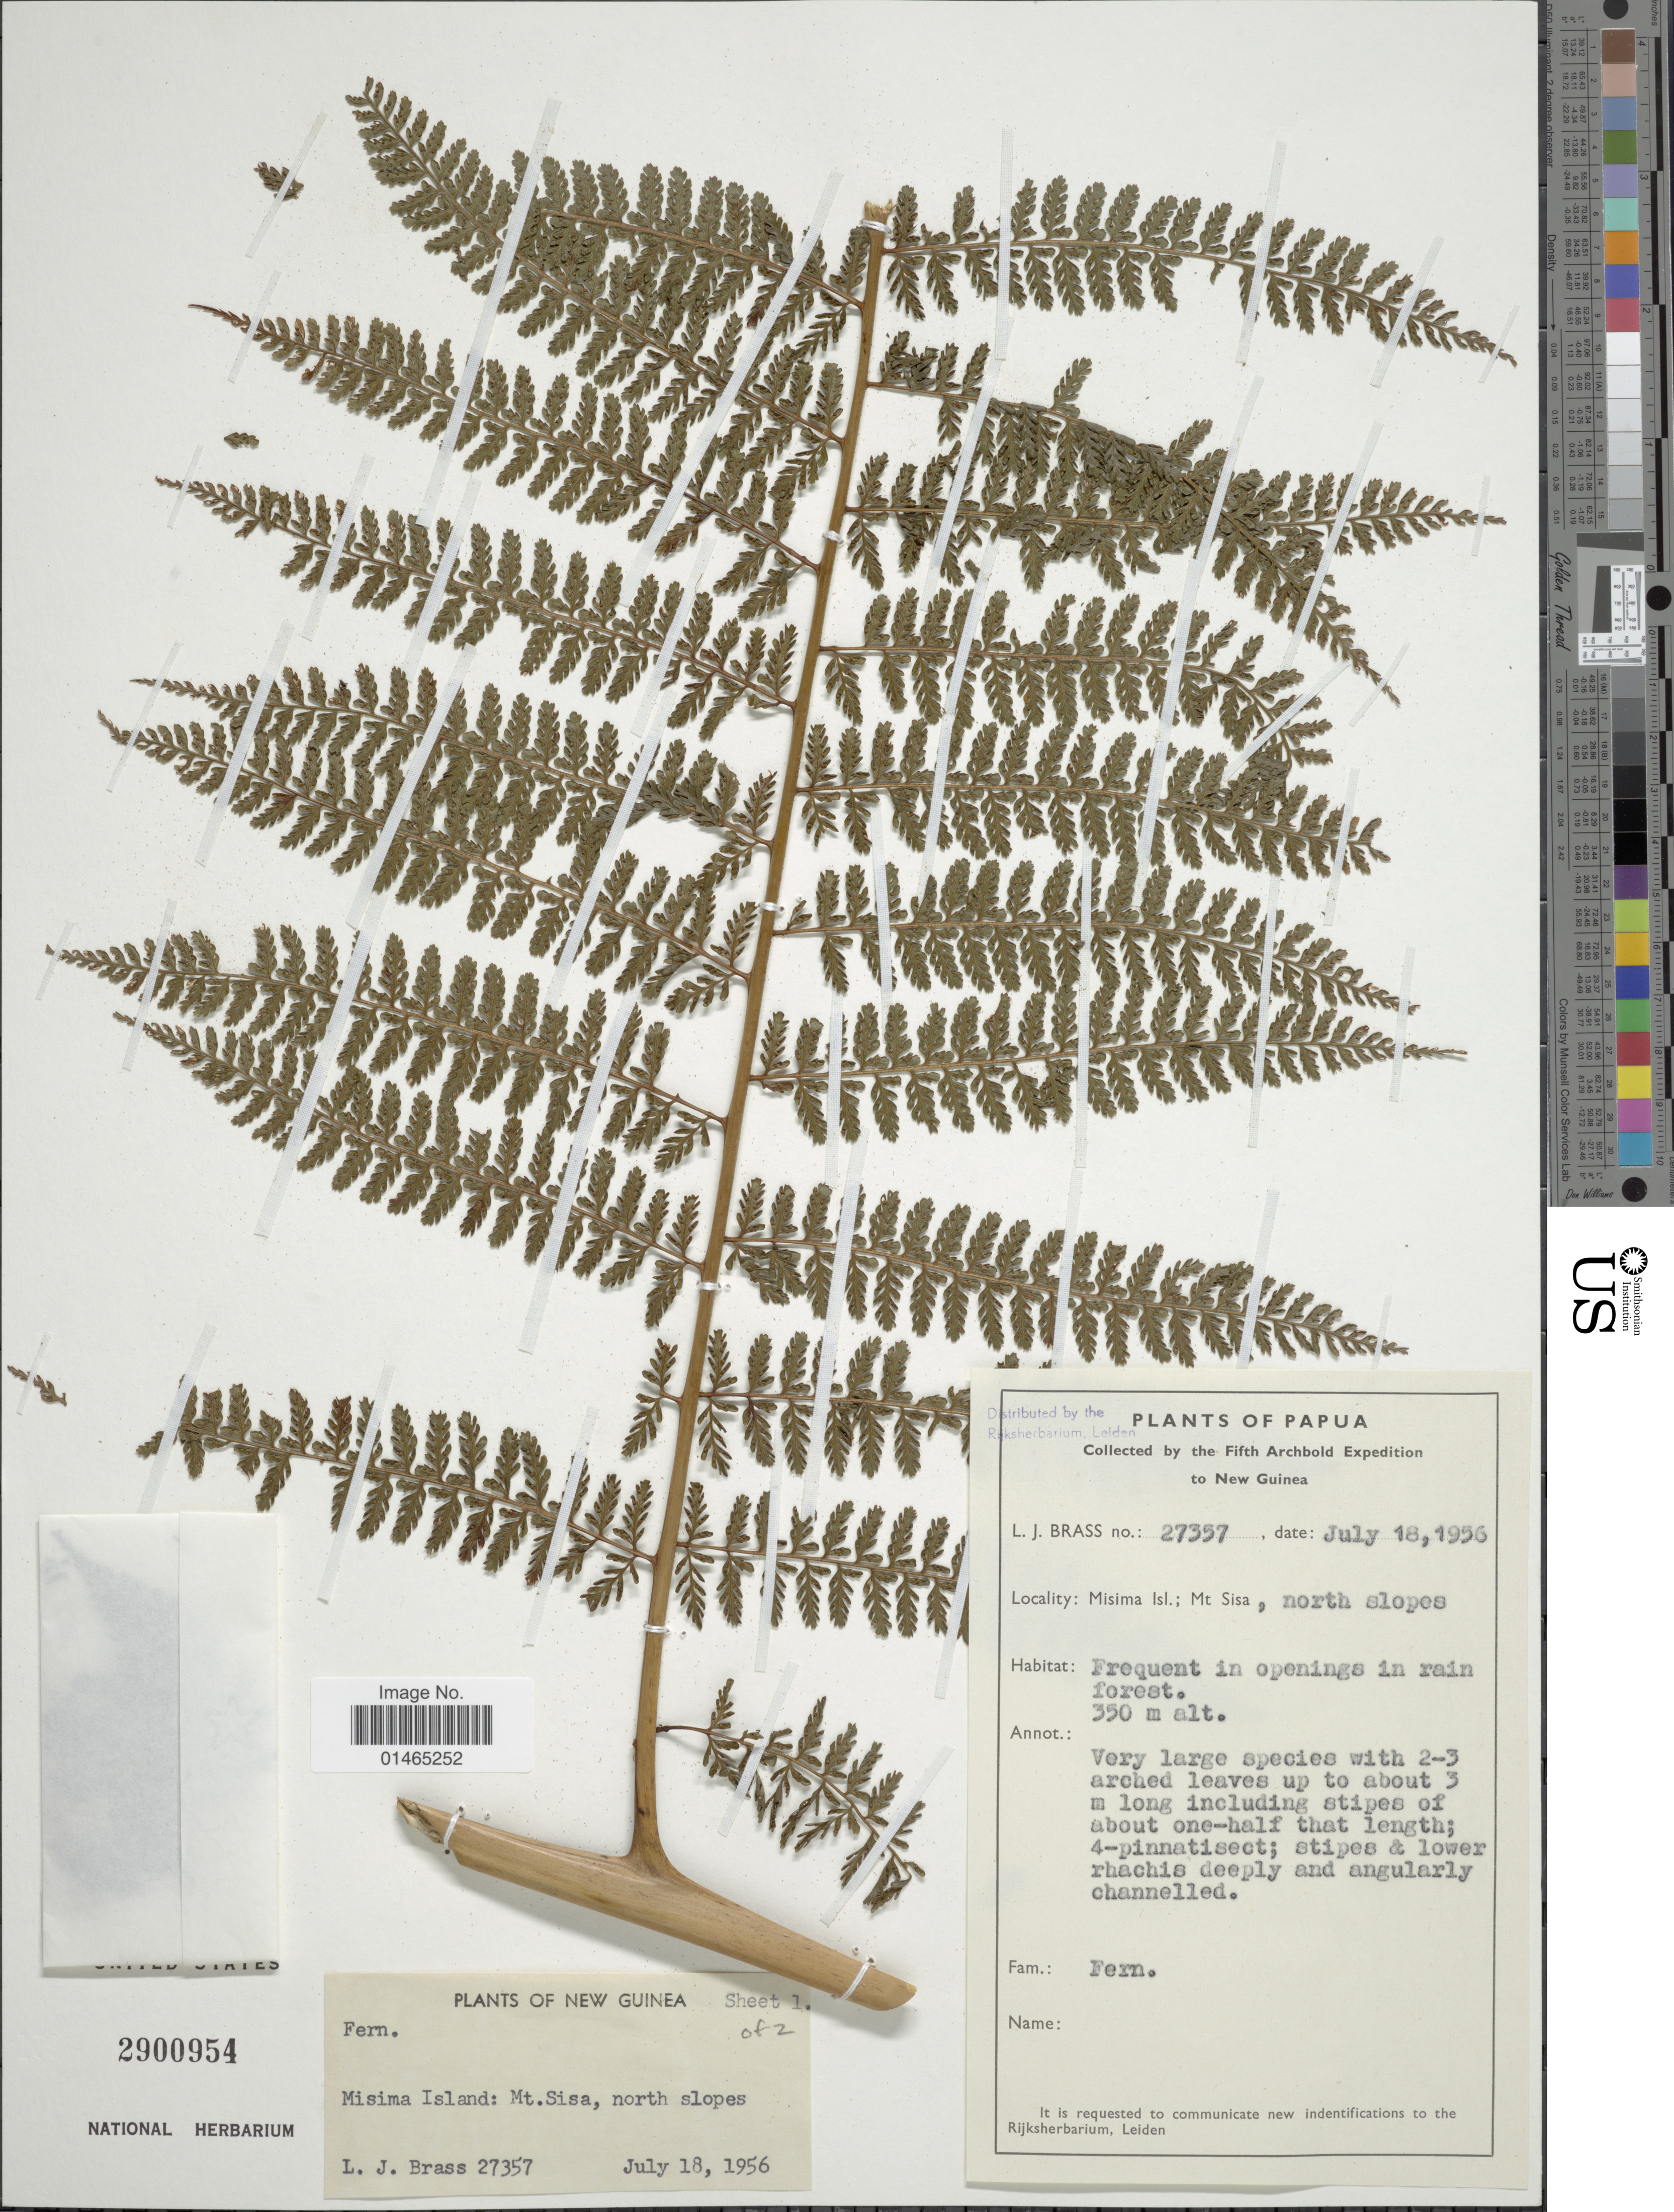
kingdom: Plantae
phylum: Tracheophyta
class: Polypodiopsida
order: Polypodiales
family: Dennstaedtiaceae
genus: Dennstaedtia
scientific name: Dennstaedtia sp.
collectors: L. J. Brass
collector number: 27357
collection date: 1956-07-18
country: Papua New Guinea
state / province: Milne Bay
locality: Misima Isl.; Mt Sisa, north slopes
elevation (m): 350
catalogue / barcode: US 2900954